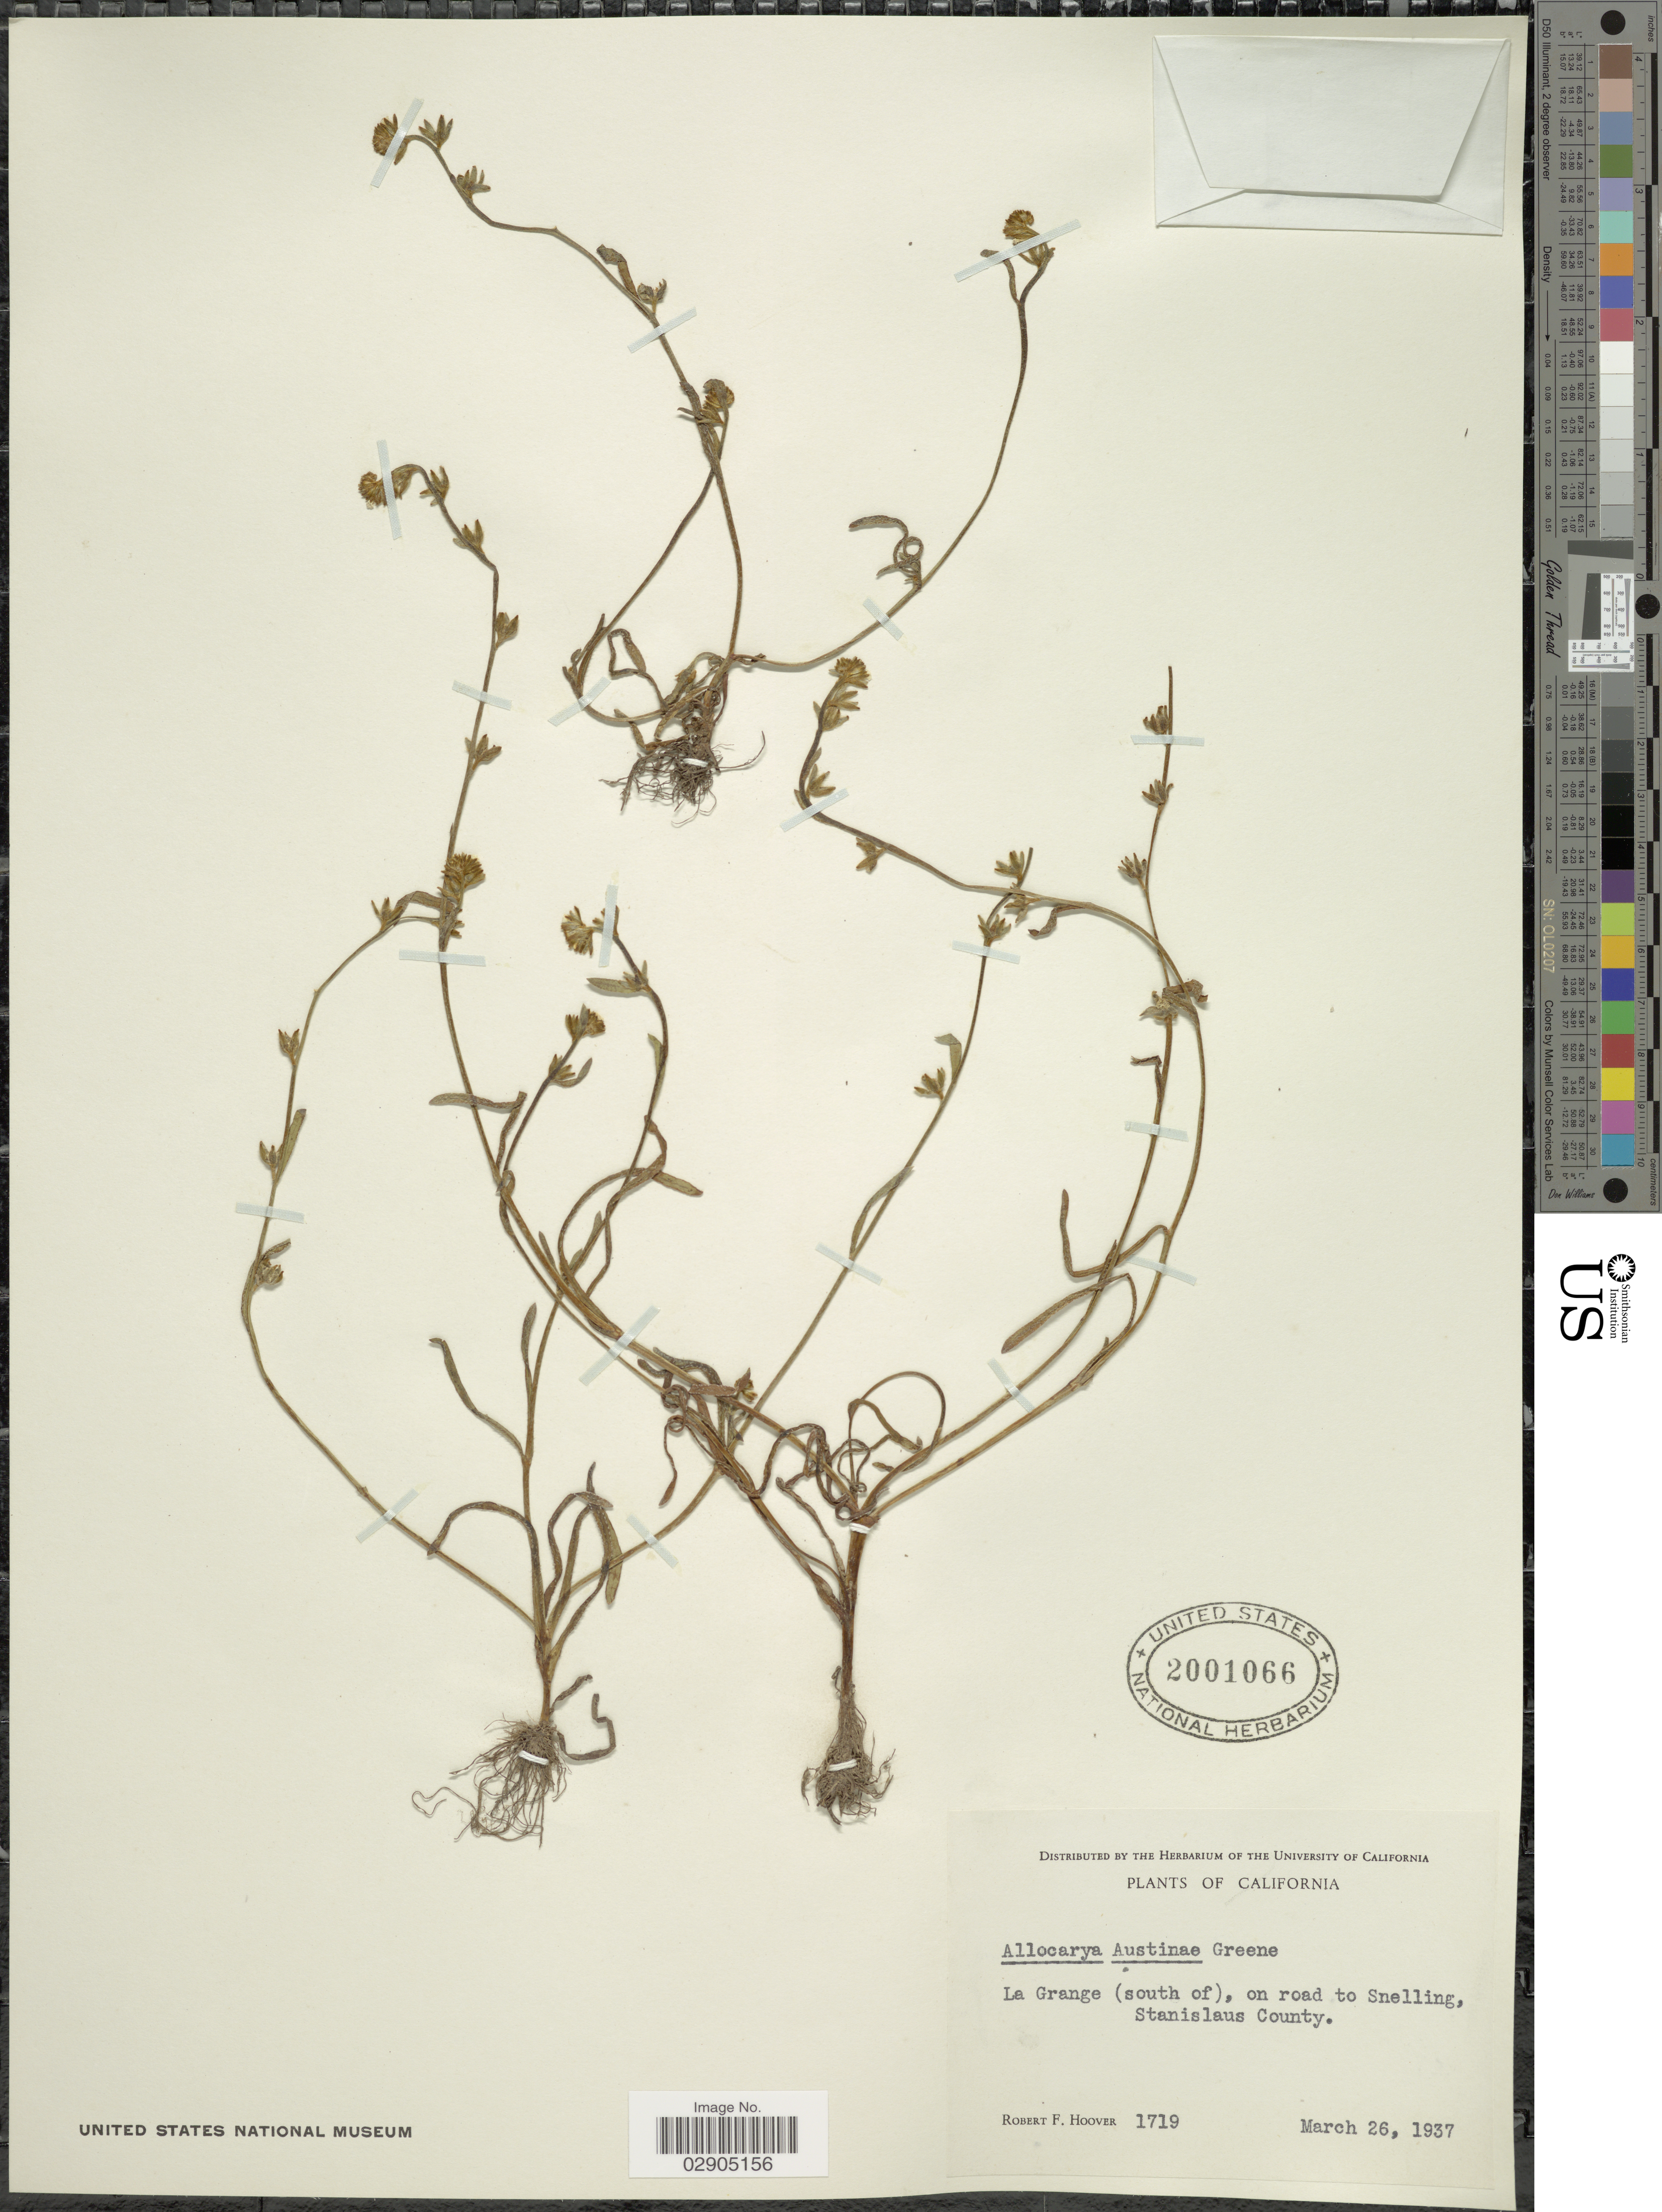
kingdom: Plantae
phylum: Tracheophyta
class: Magnoliopsida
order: Boraginales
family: Boraginaceae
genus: Allocarya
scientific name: Allocarya austinae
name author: S.W. Greene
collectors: R. F. Hoover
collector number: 1719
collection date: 1937-03-26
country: United States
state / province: California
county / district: Stanislaus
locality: La Grange (south of), on road to Snelling, Stanislaus County.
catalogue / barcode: US 2001066